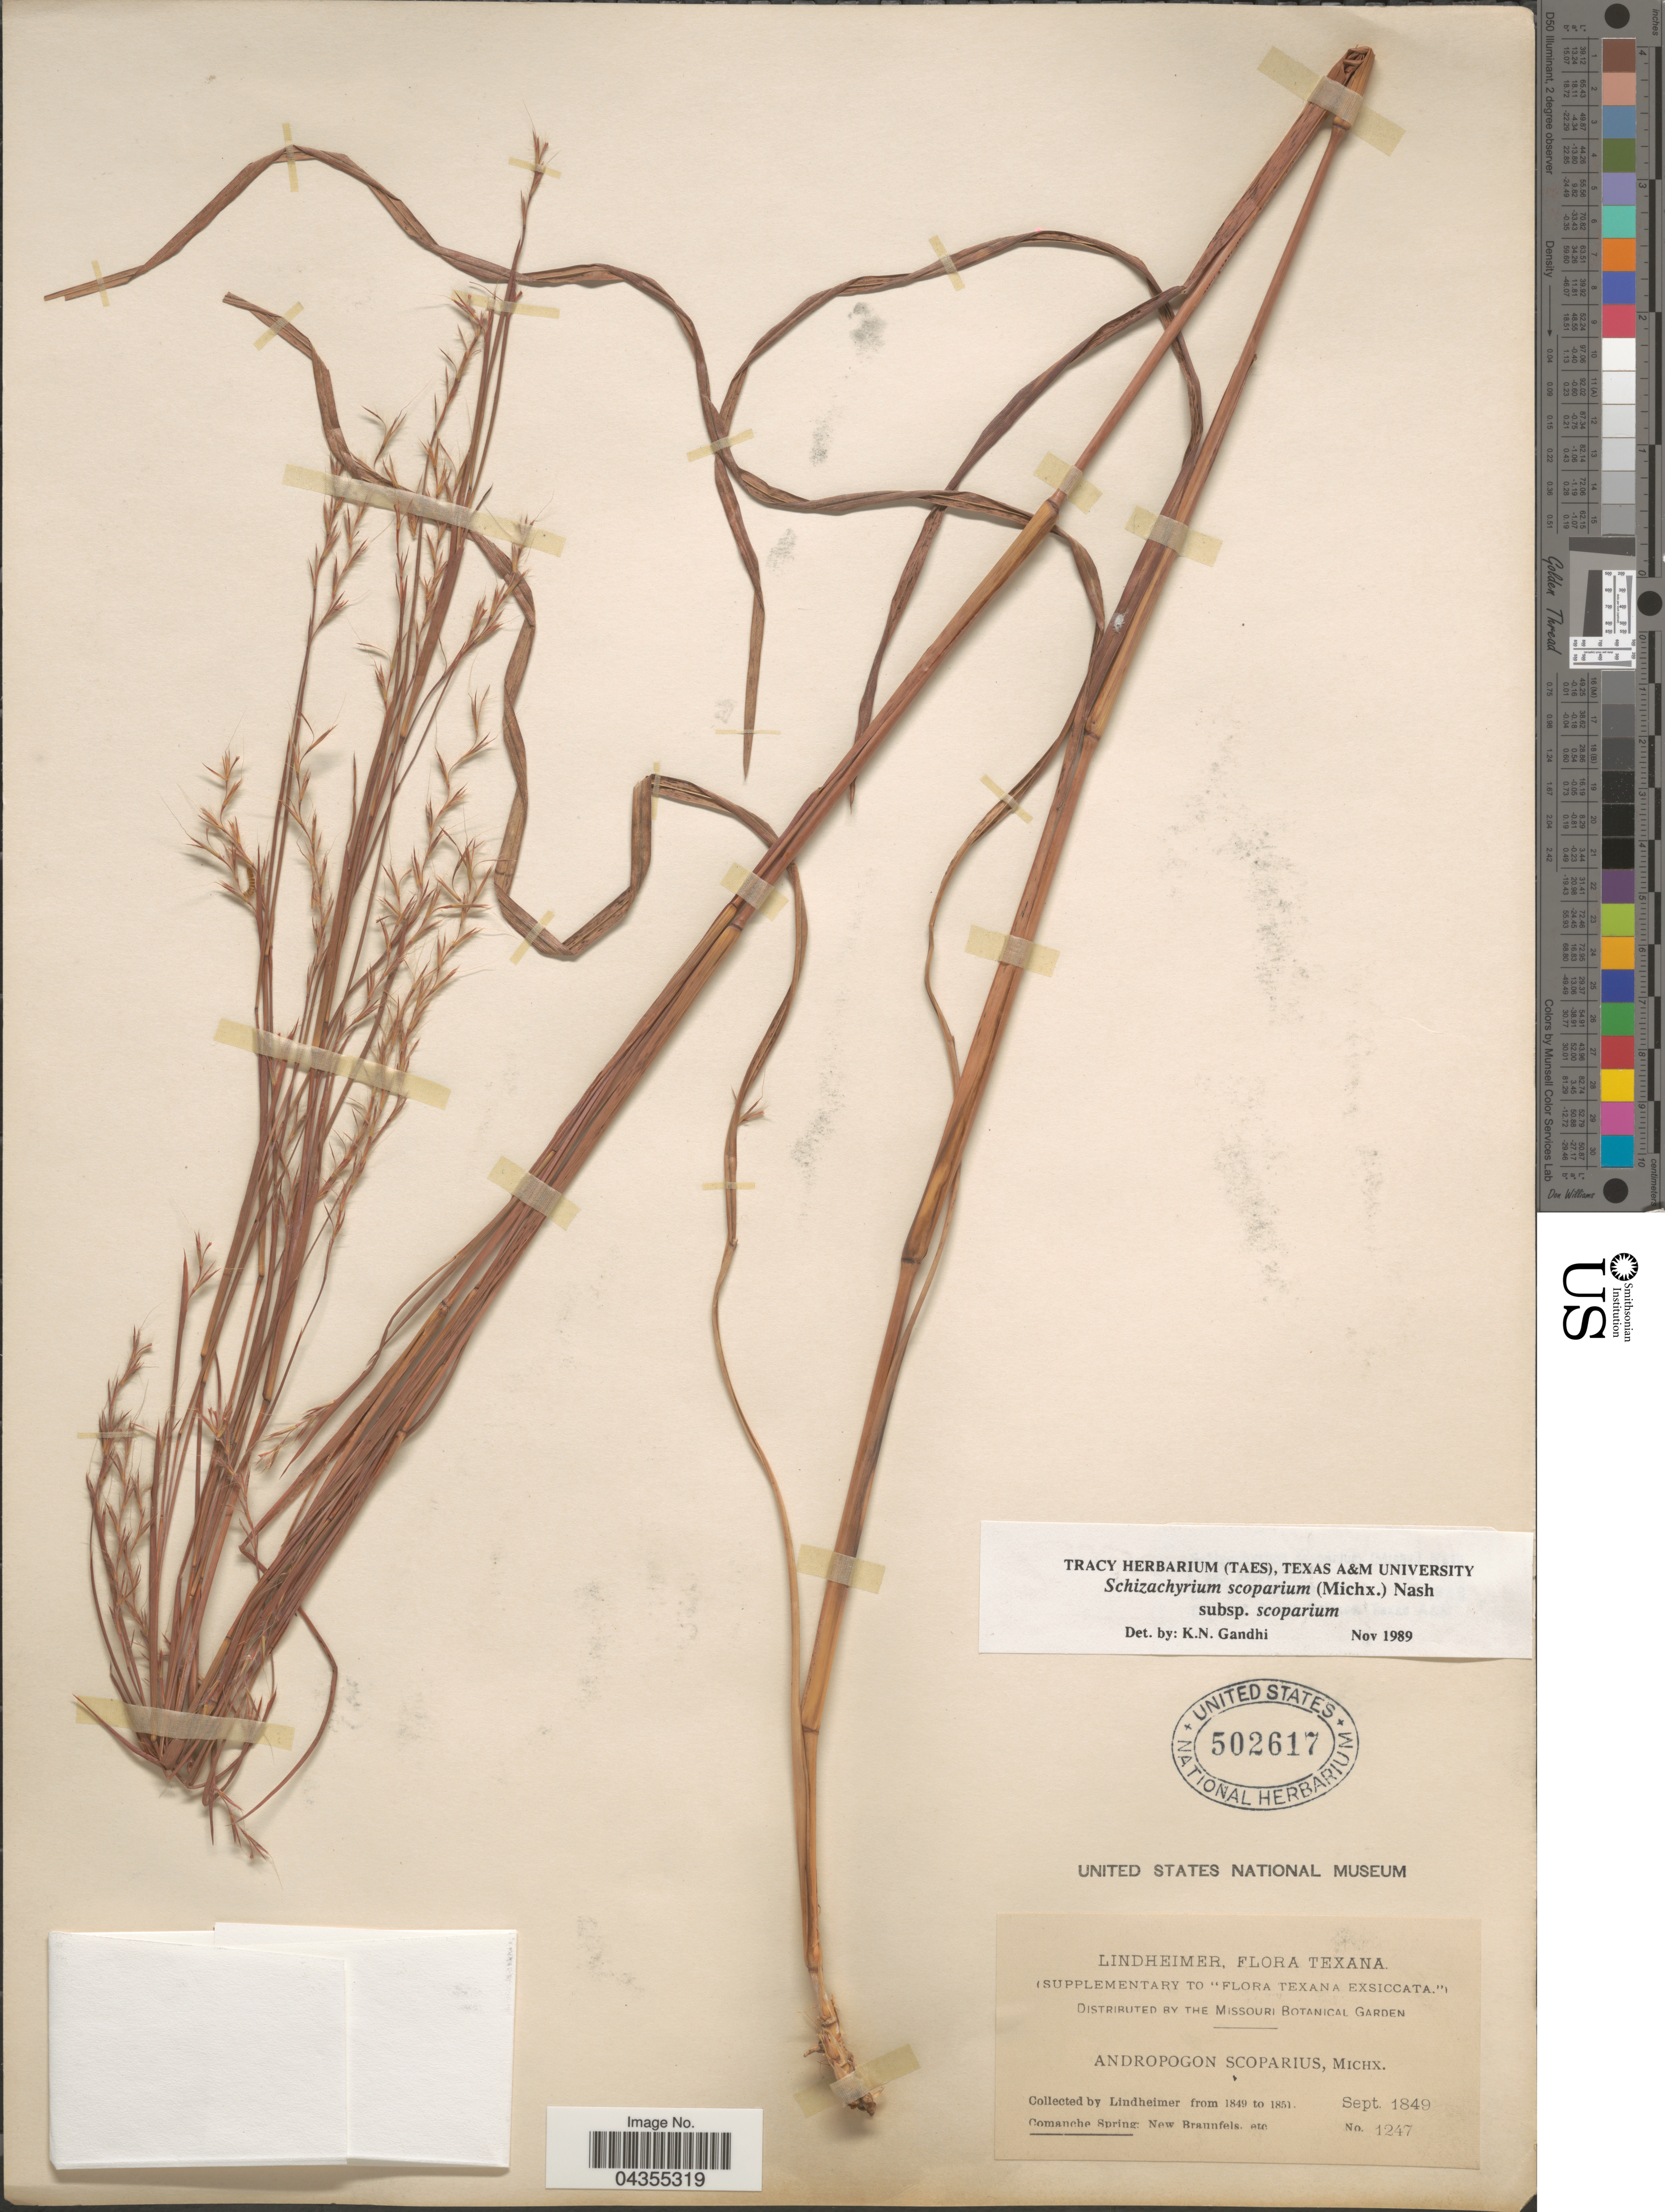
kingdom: Plantae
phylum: Tracheophyta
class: Liliopsida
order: Poales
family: Poaceae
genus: Schizachyrium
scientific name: Schizachyrium scoparium var. scoparium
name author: (Michx.) Nash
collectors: -. Lindheimer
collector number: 1247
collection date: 1849-09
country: United States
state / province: Texas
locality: Comanche Spring; New Braunfels. etc.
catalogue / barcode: US 502617